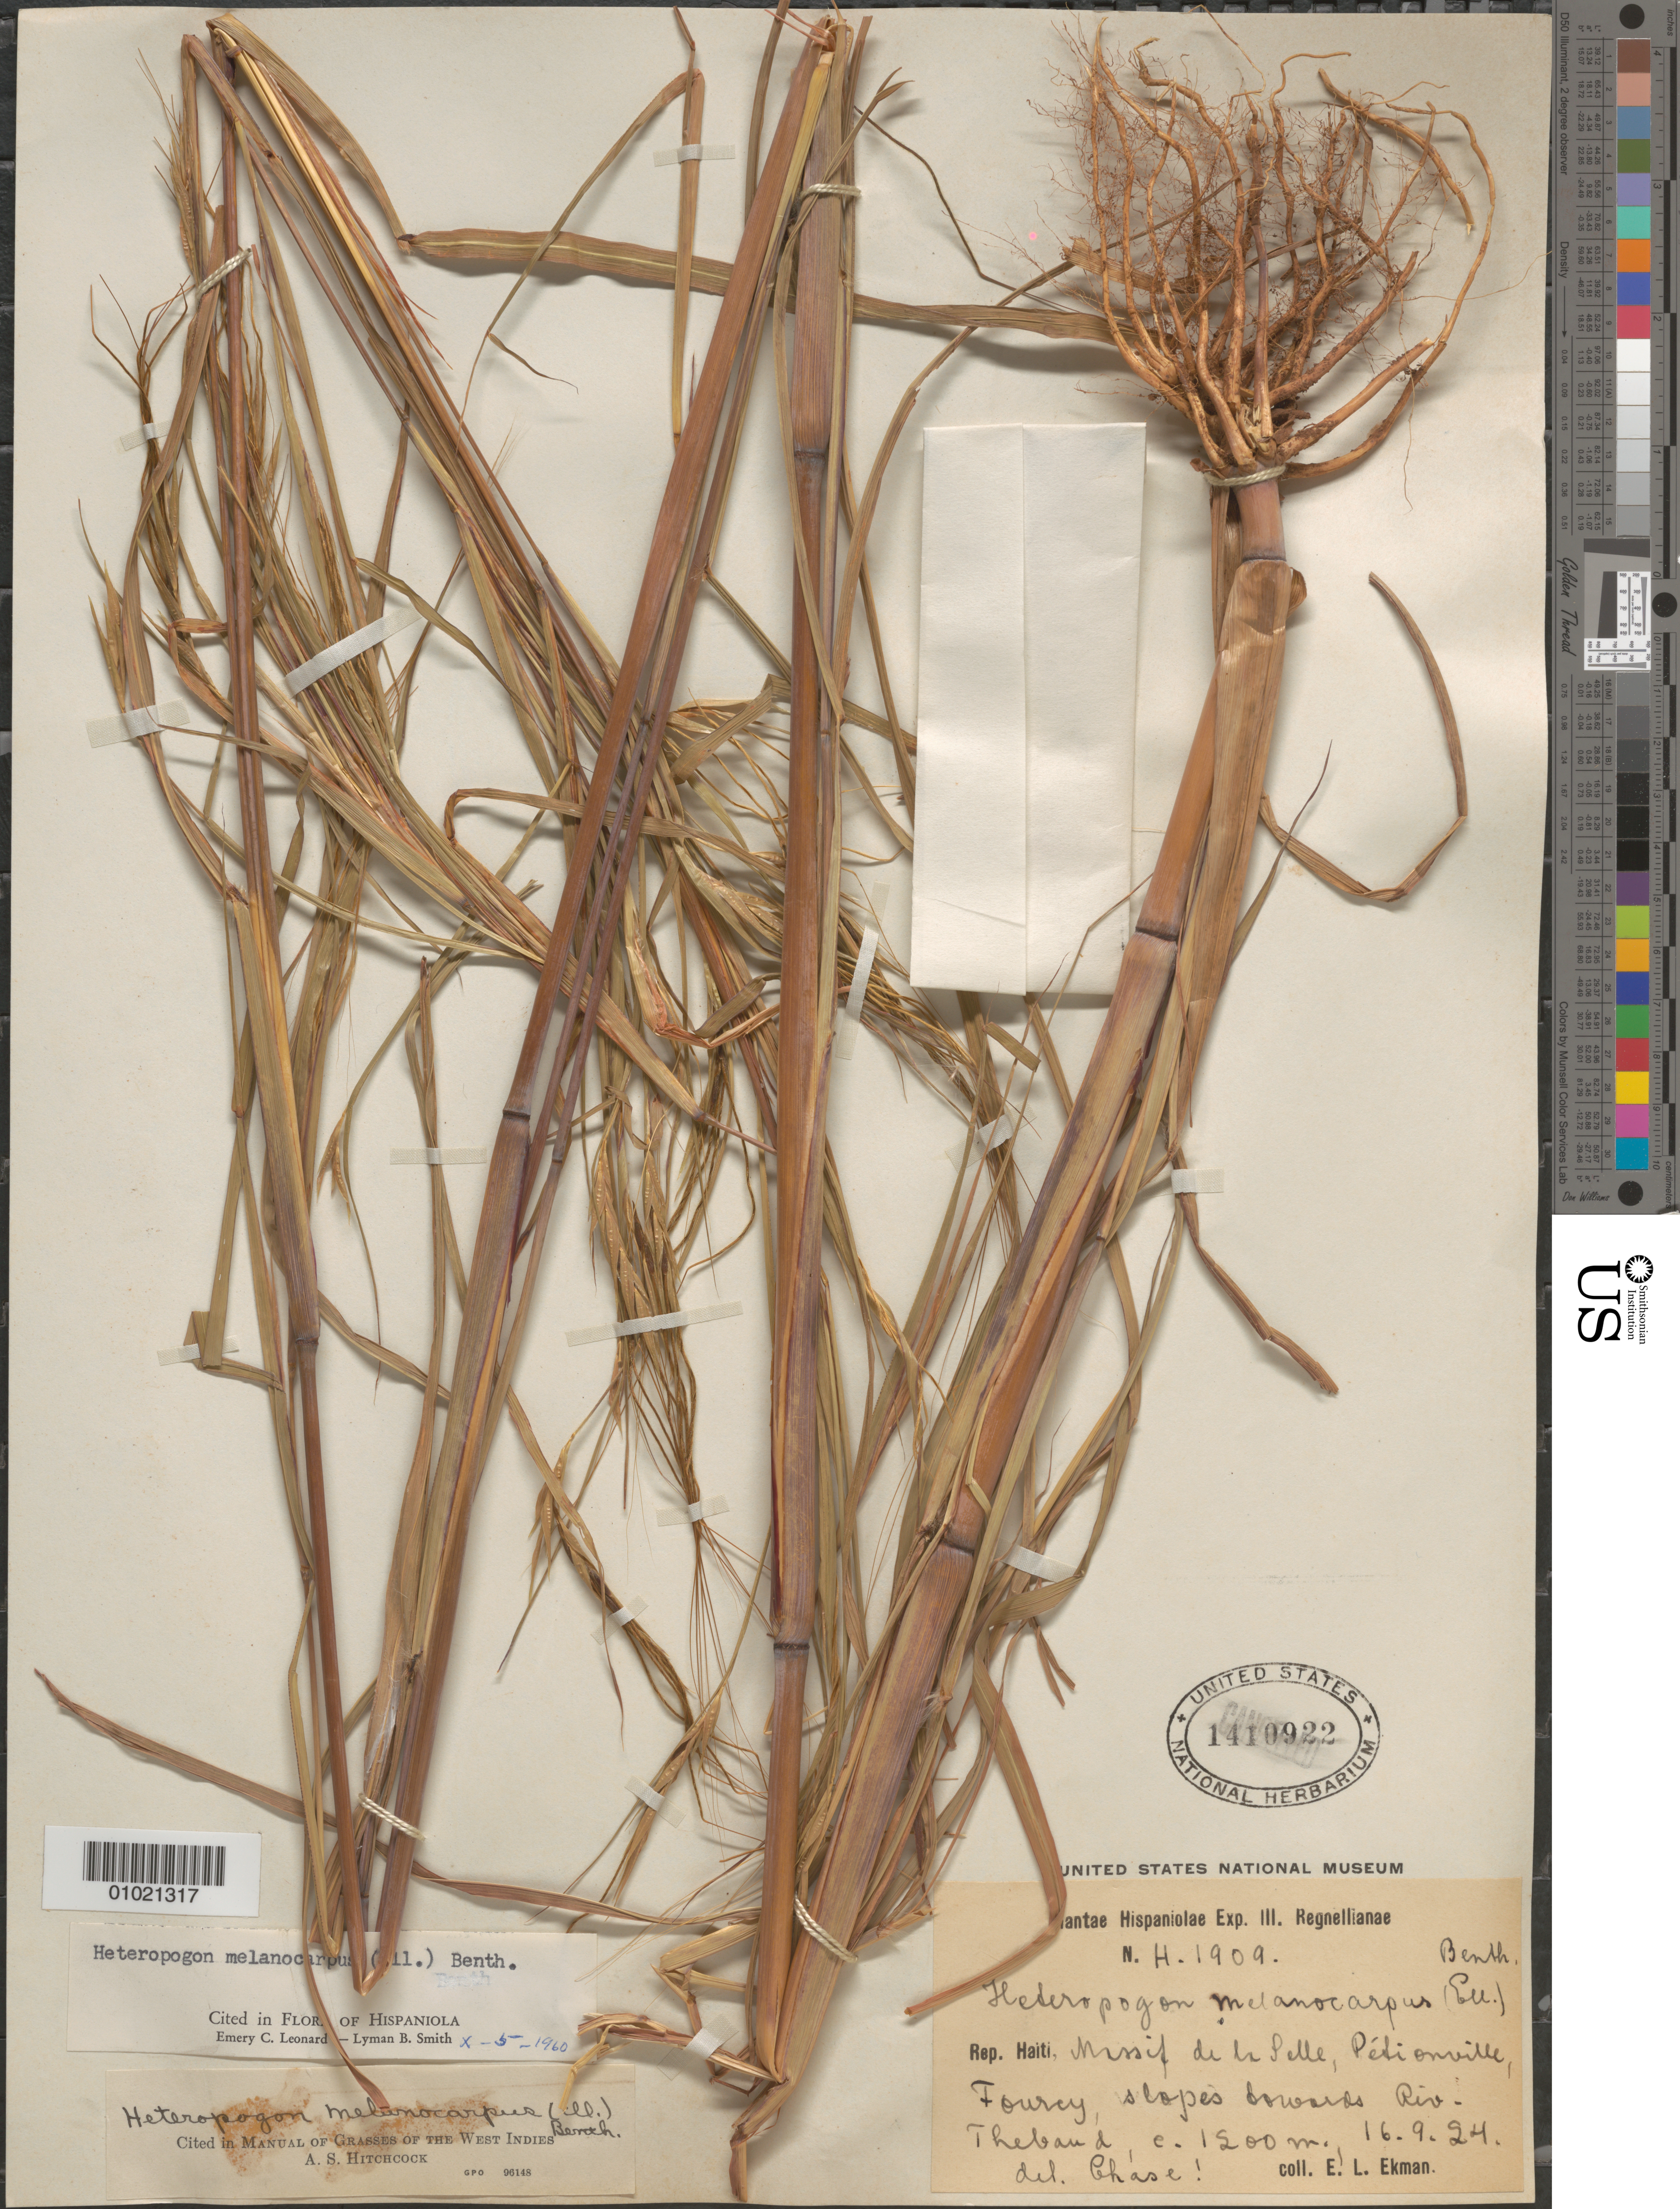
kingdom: Plantae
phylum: Tracheophyta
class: Liliopsida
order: Poales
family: Poaceae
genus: Heteropogon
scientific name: Heteropogon melanocarpus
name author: (Elliott) Benth.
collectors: E. L. Ekman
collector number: H 1909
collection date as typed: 16 Sep 1924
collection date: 1924-09-16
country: Haiti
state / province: Óuest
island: Hispaniola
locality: Massif de la Pelle, Petionville, Fourey, slopes besides Riv. Thelaud.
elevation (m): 1200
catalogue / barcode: US 1410922